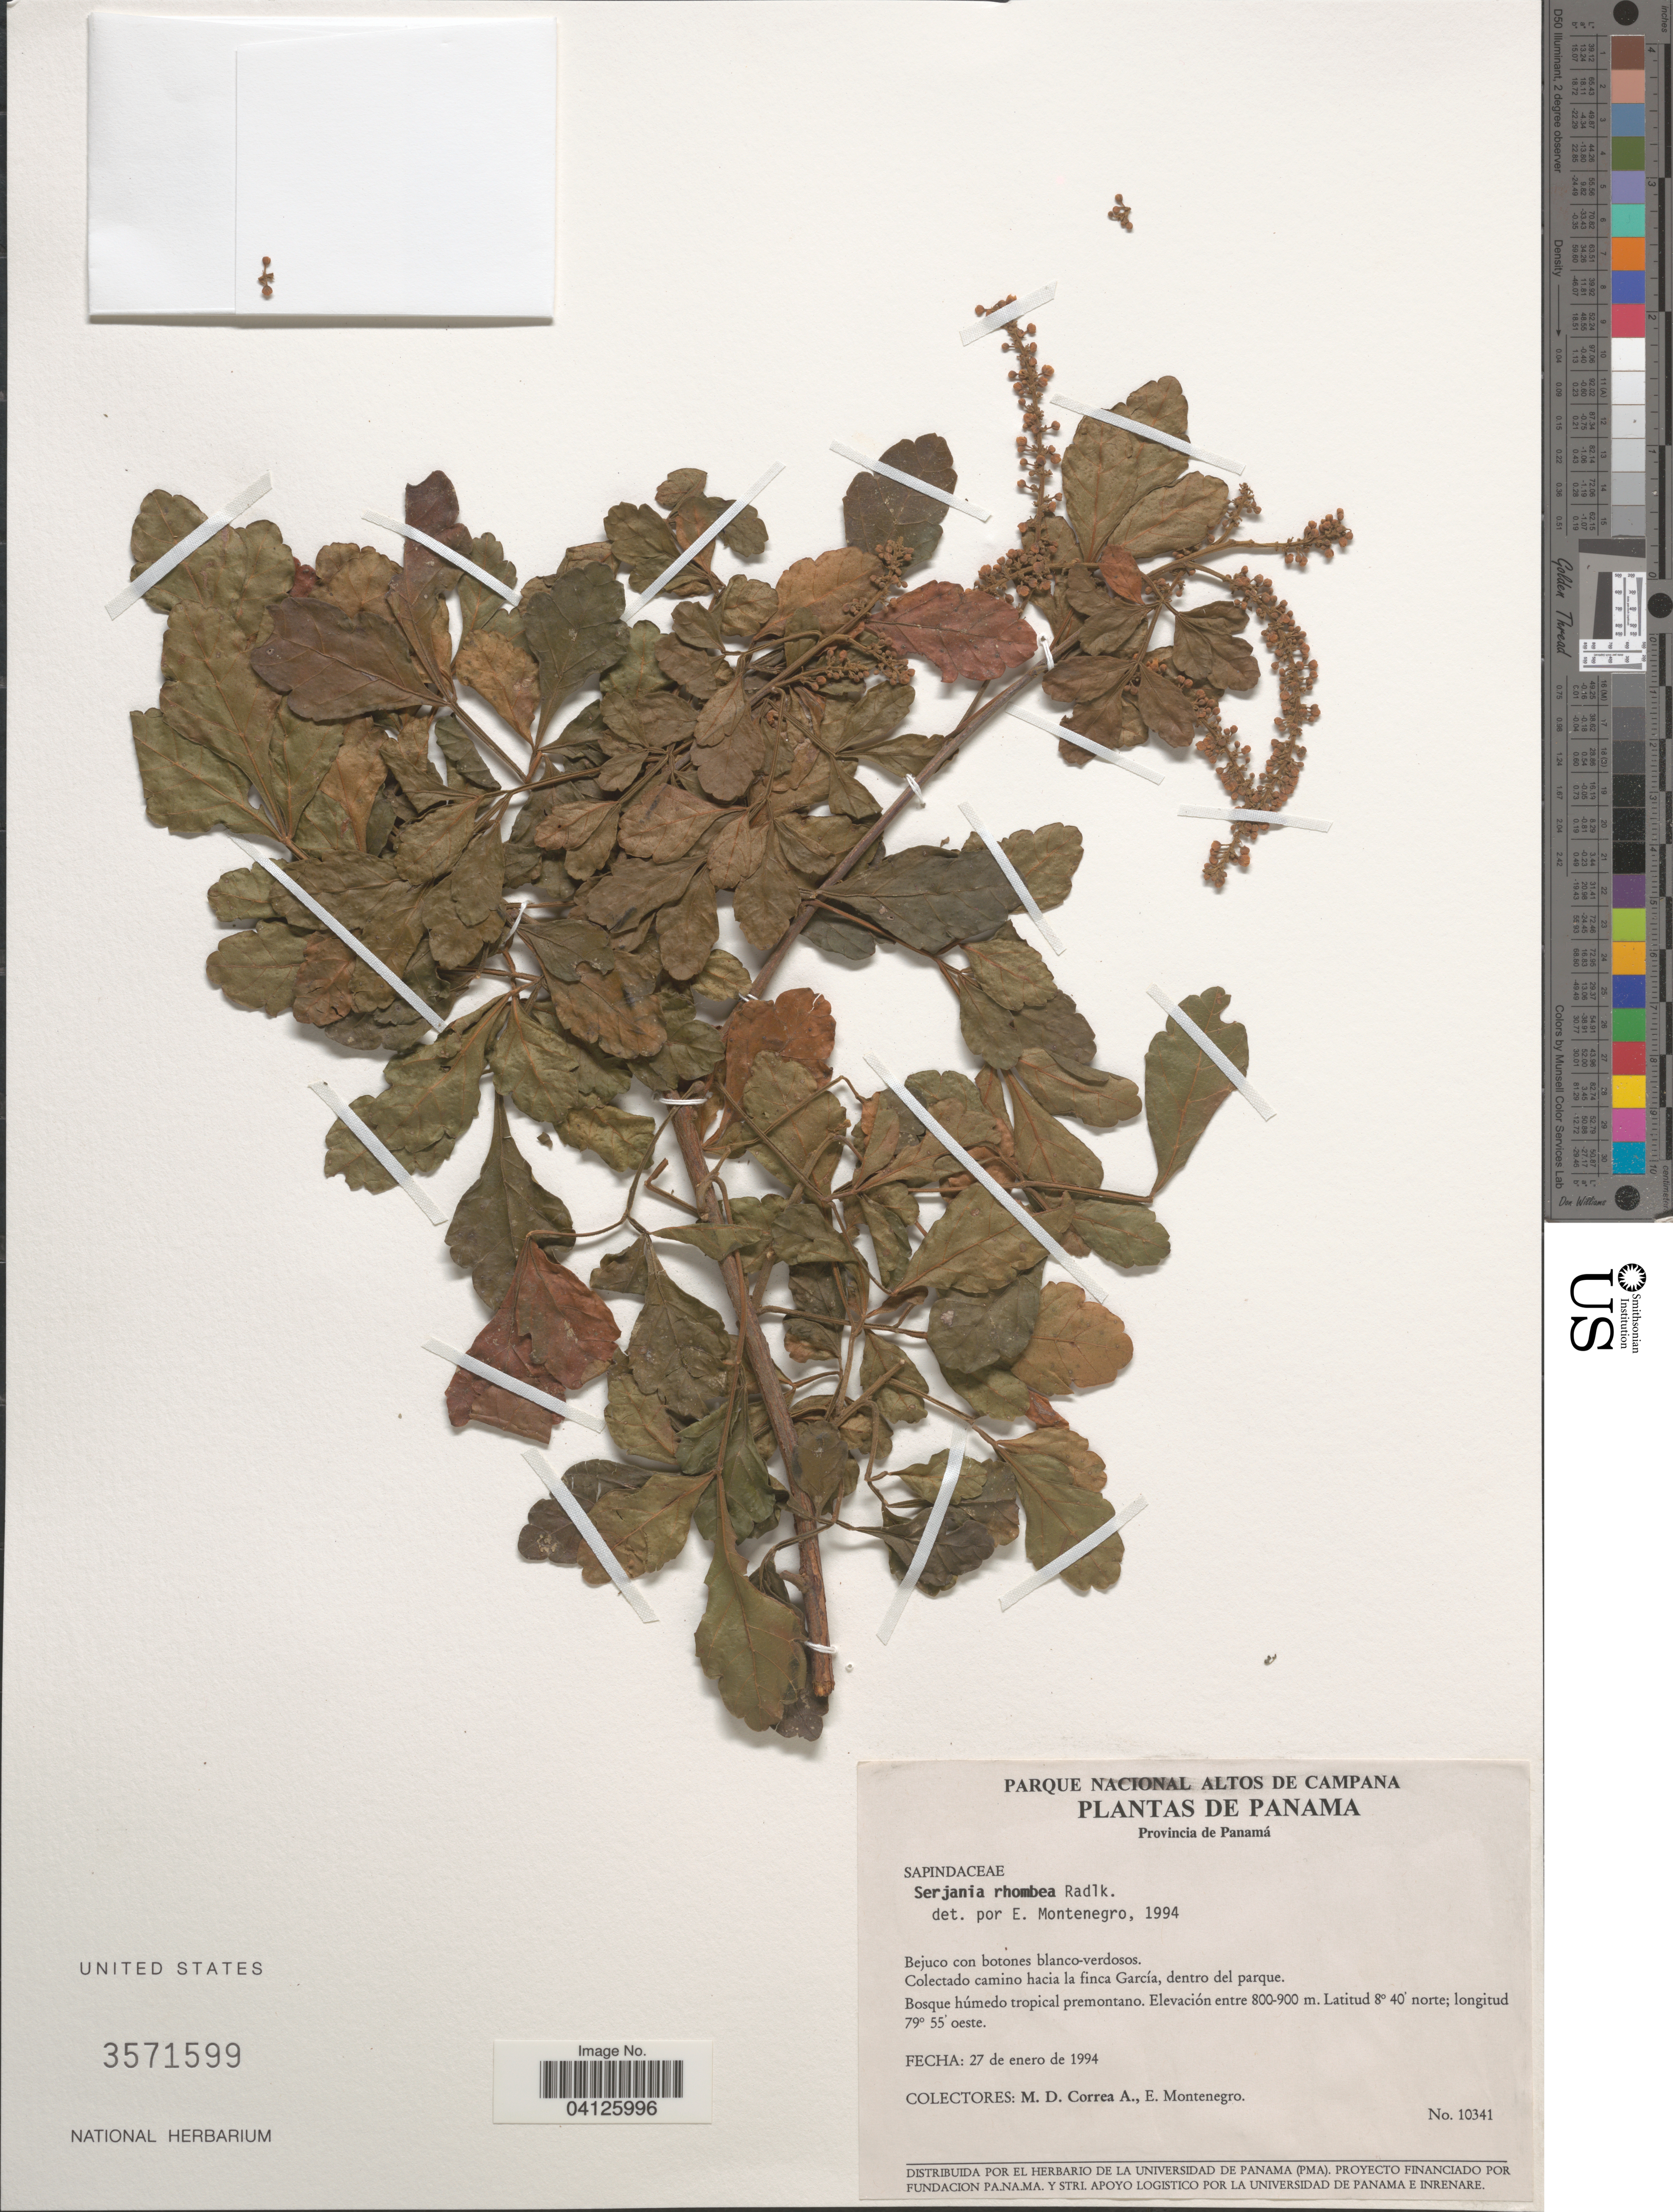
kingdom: Plantae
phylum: Tracheophyta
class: Magnoliopsida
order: Sapindales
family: Sapindaceae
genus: Paullinia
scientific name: Paullinia fuscescens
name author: Kunth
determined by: Acevedo-Rodriguez, P., (US), Smithsonian Institution - National Museum of Natural History (UNITED STATES)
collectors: M. D. Corrêa-A. & E. Montenegro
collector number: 10341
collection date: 1994-01-27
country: Panama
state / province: Panamá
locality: Colectado camino hacia la finca García, dentro del parque.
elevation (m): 800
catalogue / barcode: US 3571599